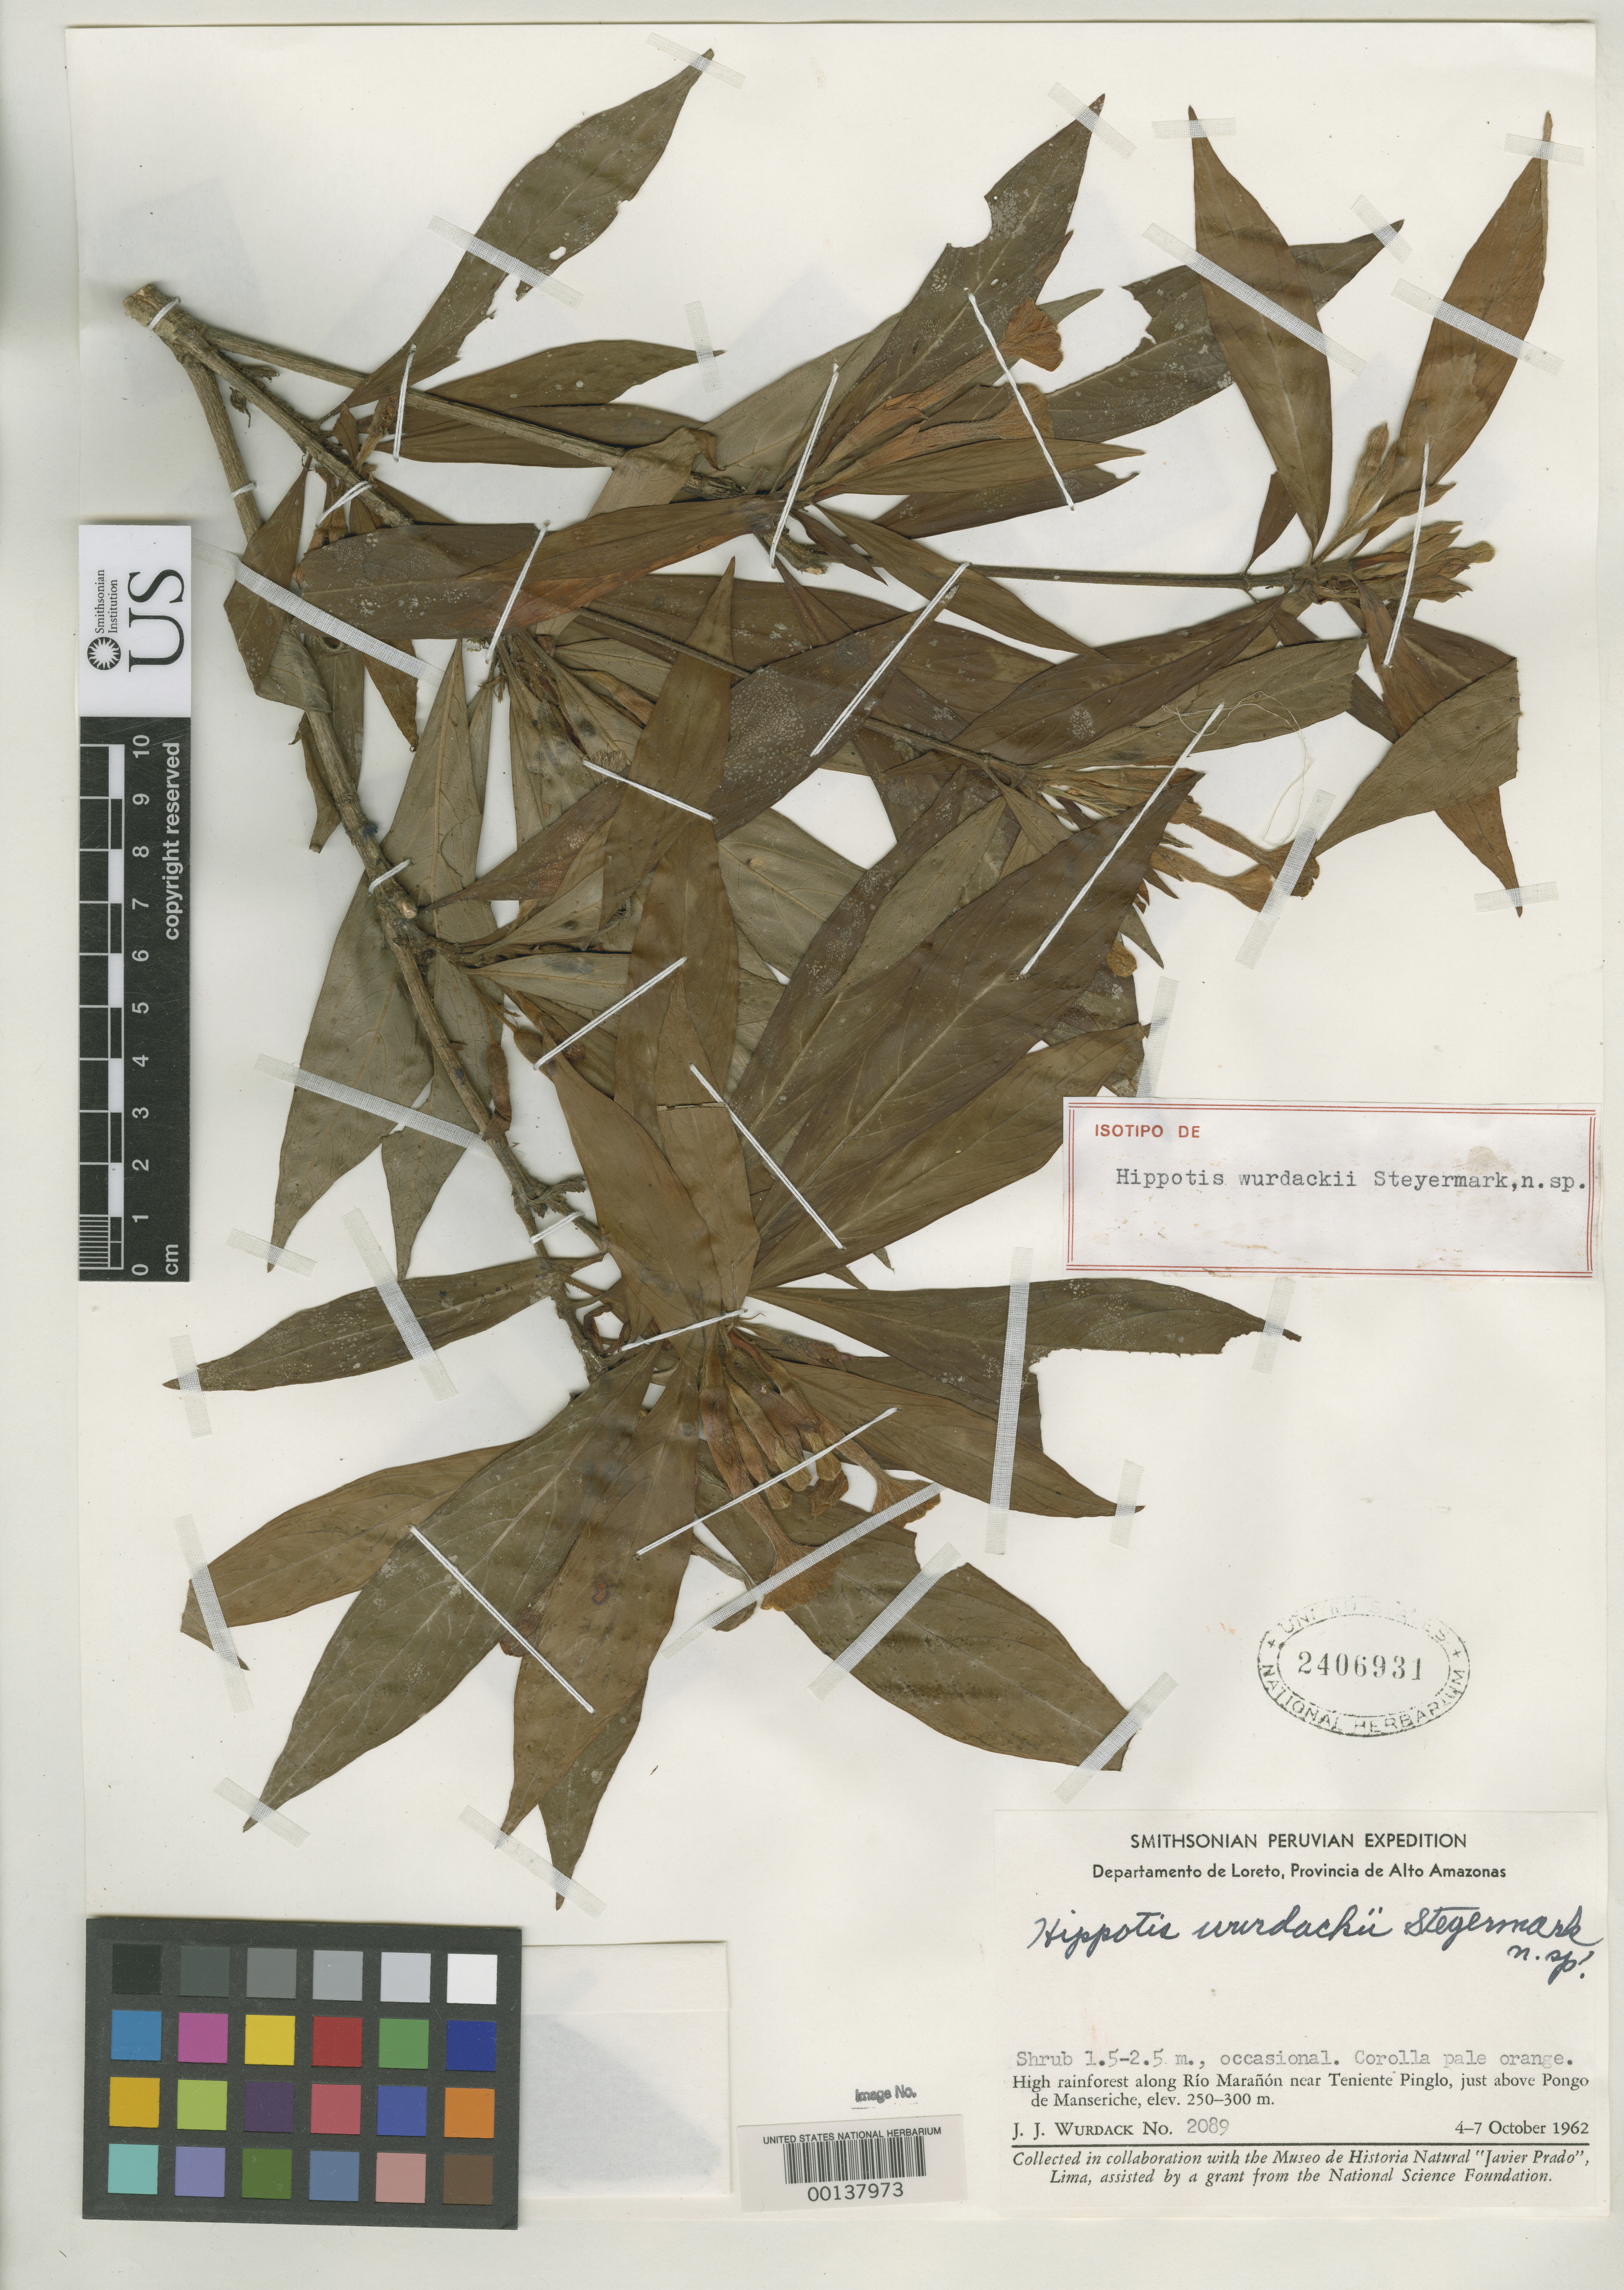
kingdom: Plantae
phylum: Tracheophyta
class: Magnoliopsida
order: Gentianales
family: Rubiaceae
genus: Hippotis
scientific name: Hippotis wurdackii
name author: Steyerm.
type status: Isotype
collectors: J. J. Wurdack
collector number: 2089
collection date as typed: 04 Oct 1962 to 07 Oct 1962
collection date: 1962-10-04/1962-10-07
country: Peru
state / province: Loreto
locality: Pongo de Manseriche.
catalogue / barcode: US 2406931